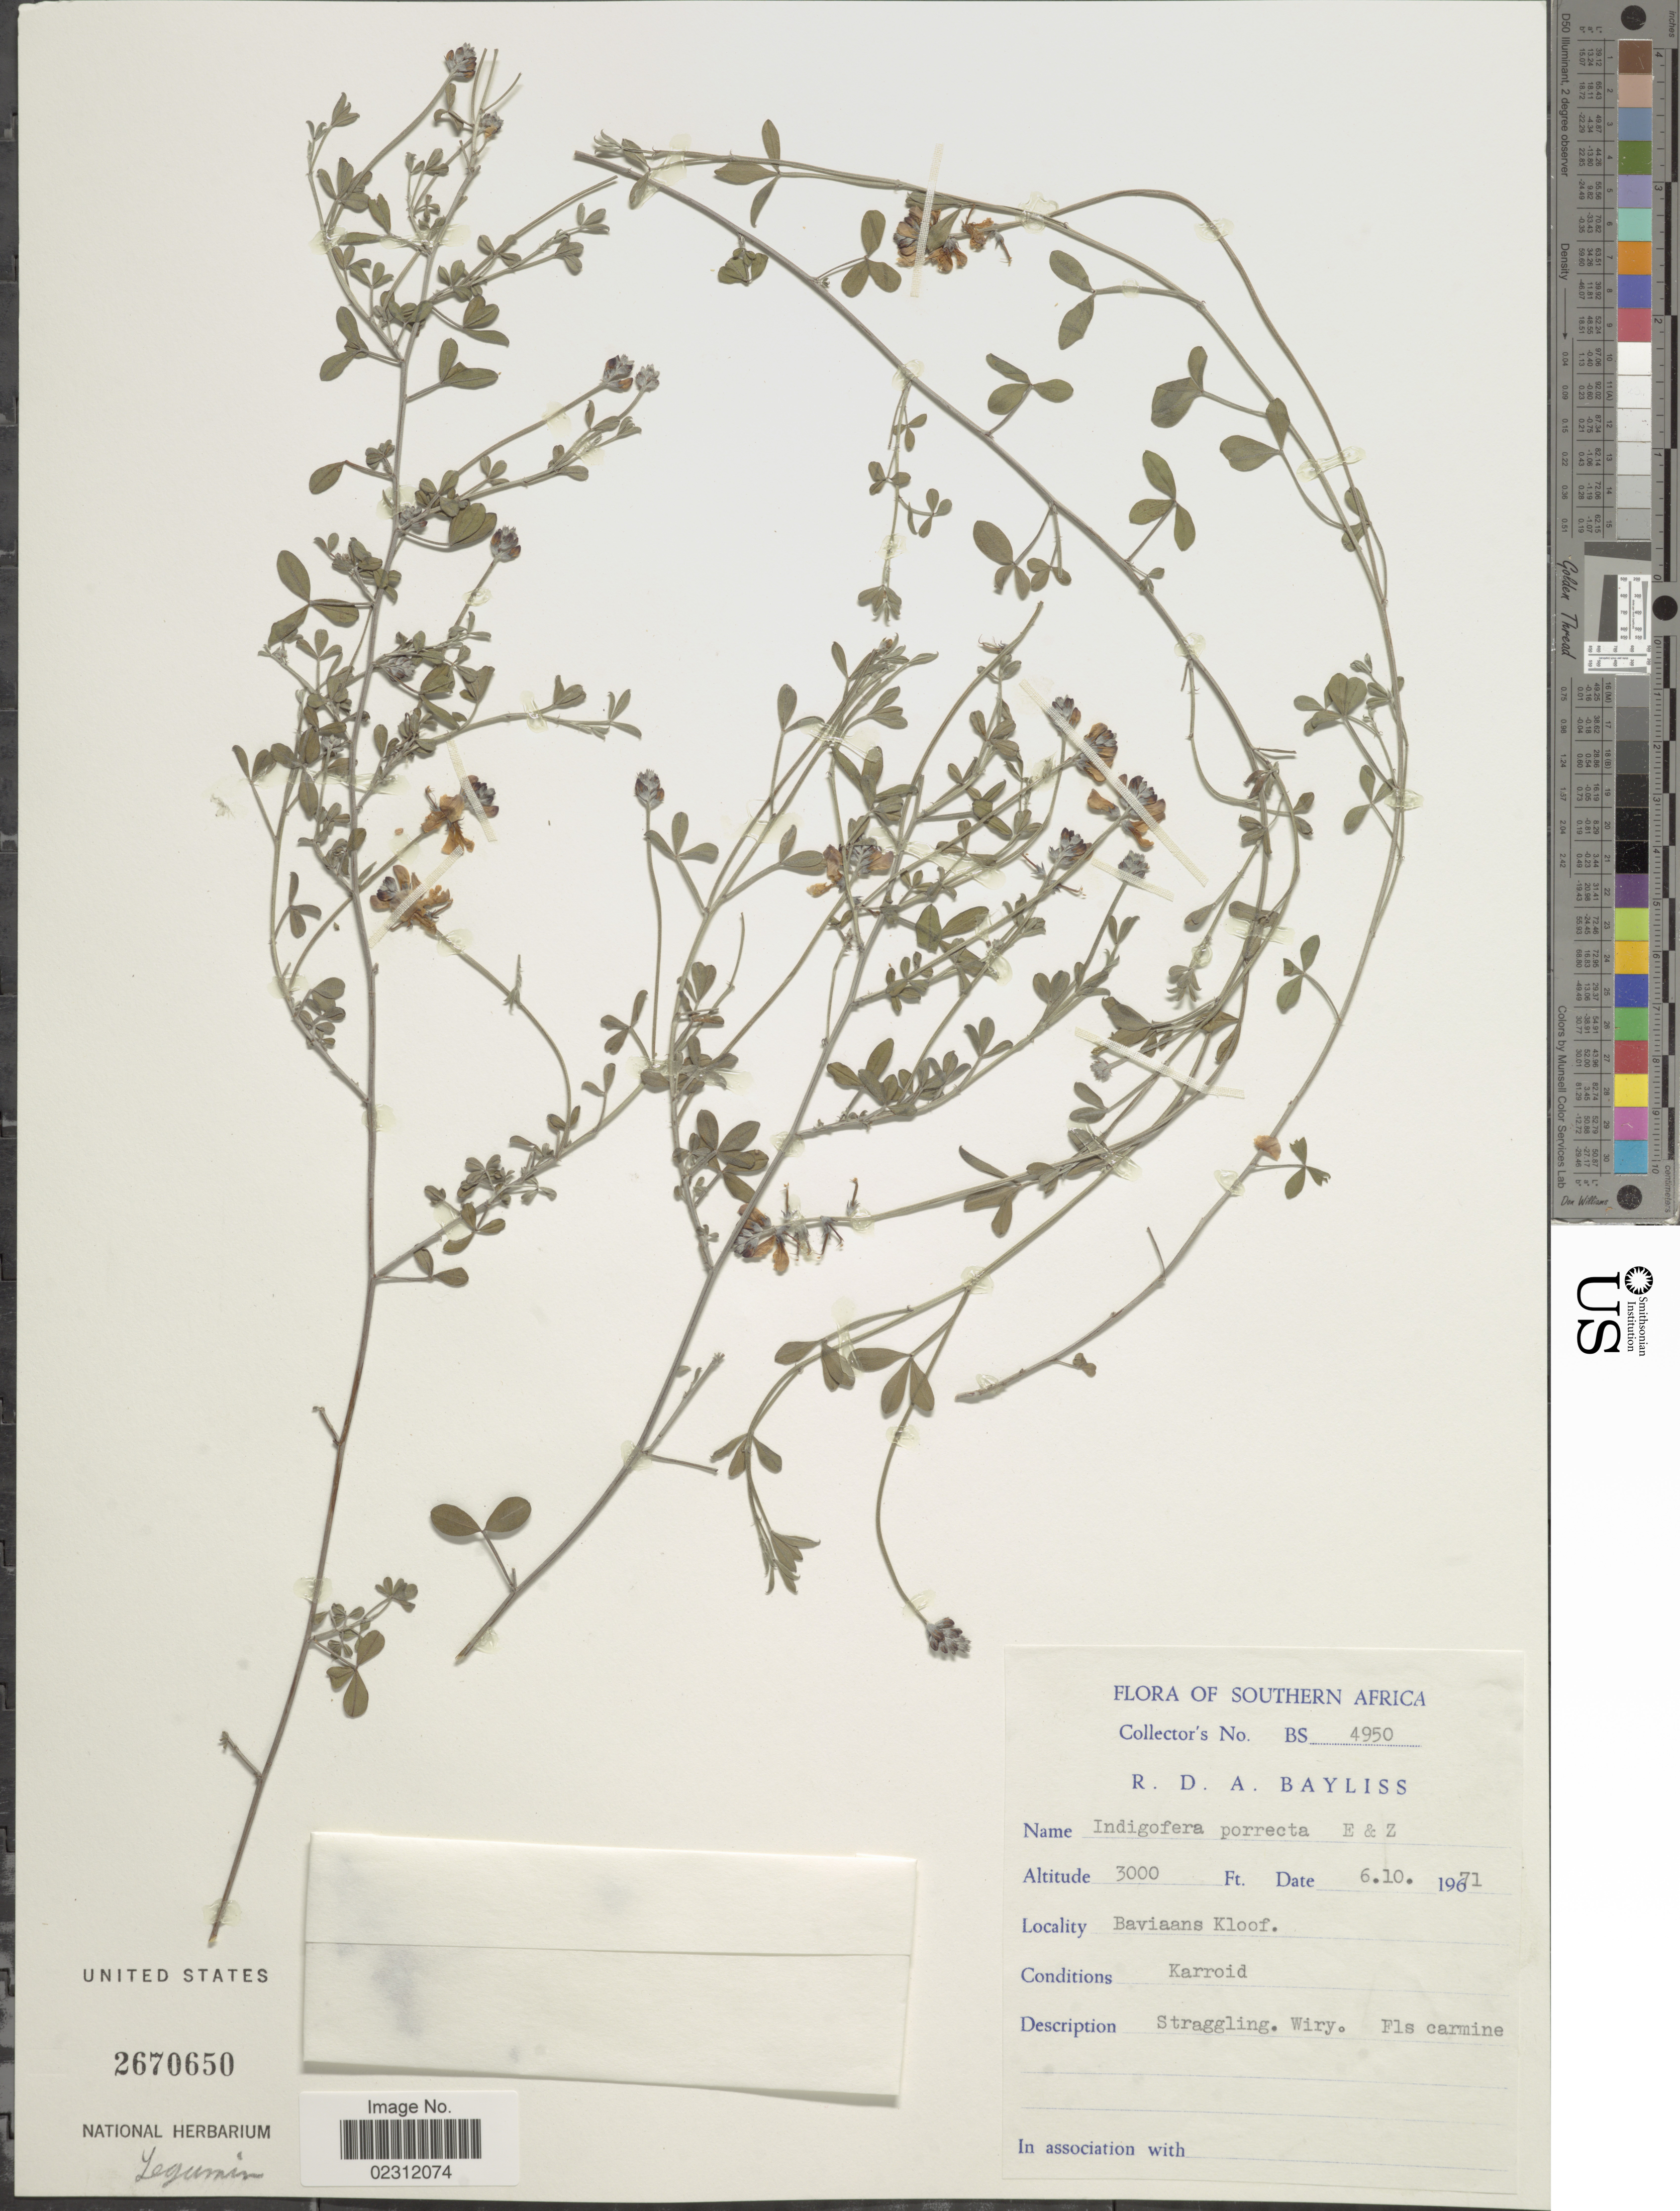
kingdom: Plantae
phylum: Tracheophyta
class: Magnoliopsida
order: Fabales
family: Fabaceae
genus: Indigofera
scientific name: Indigofera porrecta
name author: Eckl. & Zeyh.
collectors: R. Bayliss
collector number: BS4950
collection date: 1971-10-06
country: South Africa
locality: Southern Africa, Baviaans Kloof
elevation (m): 914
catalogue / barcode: US 2670650